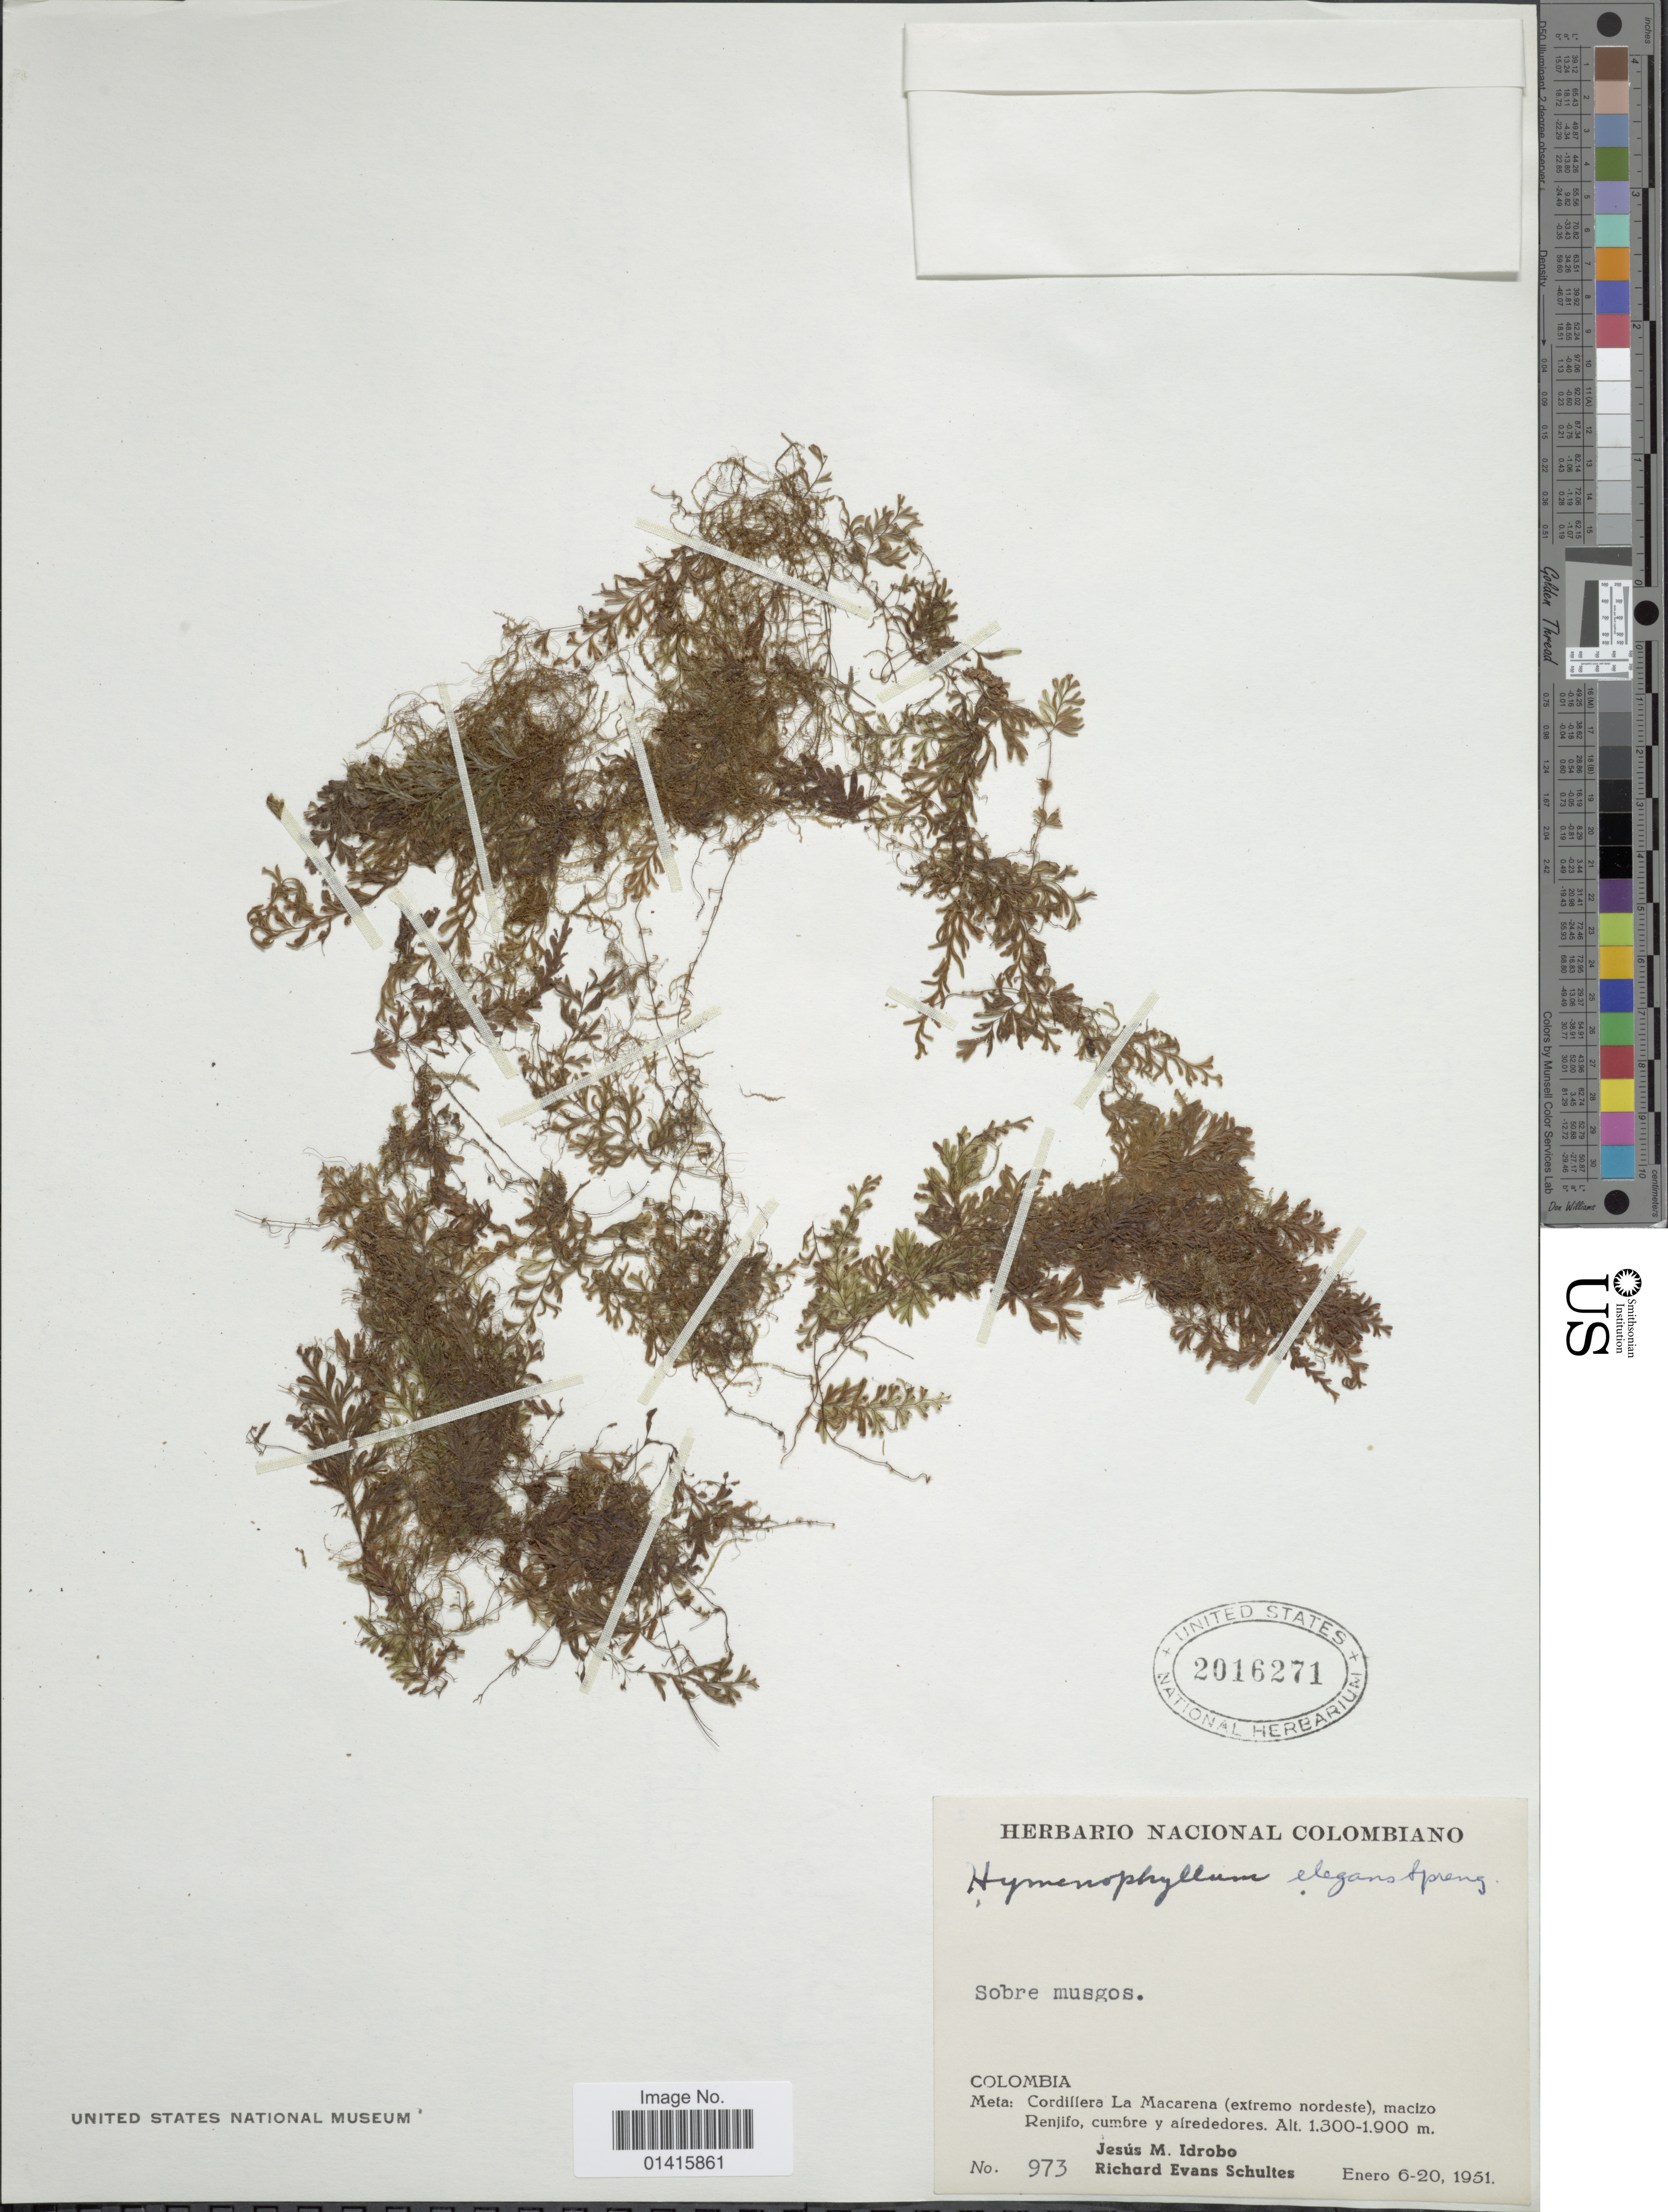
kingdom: Plantae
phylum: Tracheophyta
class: Polypodiopsida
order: Hymenophyllales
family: Hymenophyllaceae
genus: Hymenophyllum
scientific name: Hymenophyllum elegans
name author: Spreng.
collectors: J. M. Idrobo & R. E. Schultes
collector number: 973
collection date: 1951-01-06/1951-01-20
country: Colombia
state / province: Meta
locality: Meta: Cordillera La Macarena(extremo nordeste), macizo Renjifo, cumbre y alrededores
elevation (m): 1300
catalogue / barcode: US 2016271